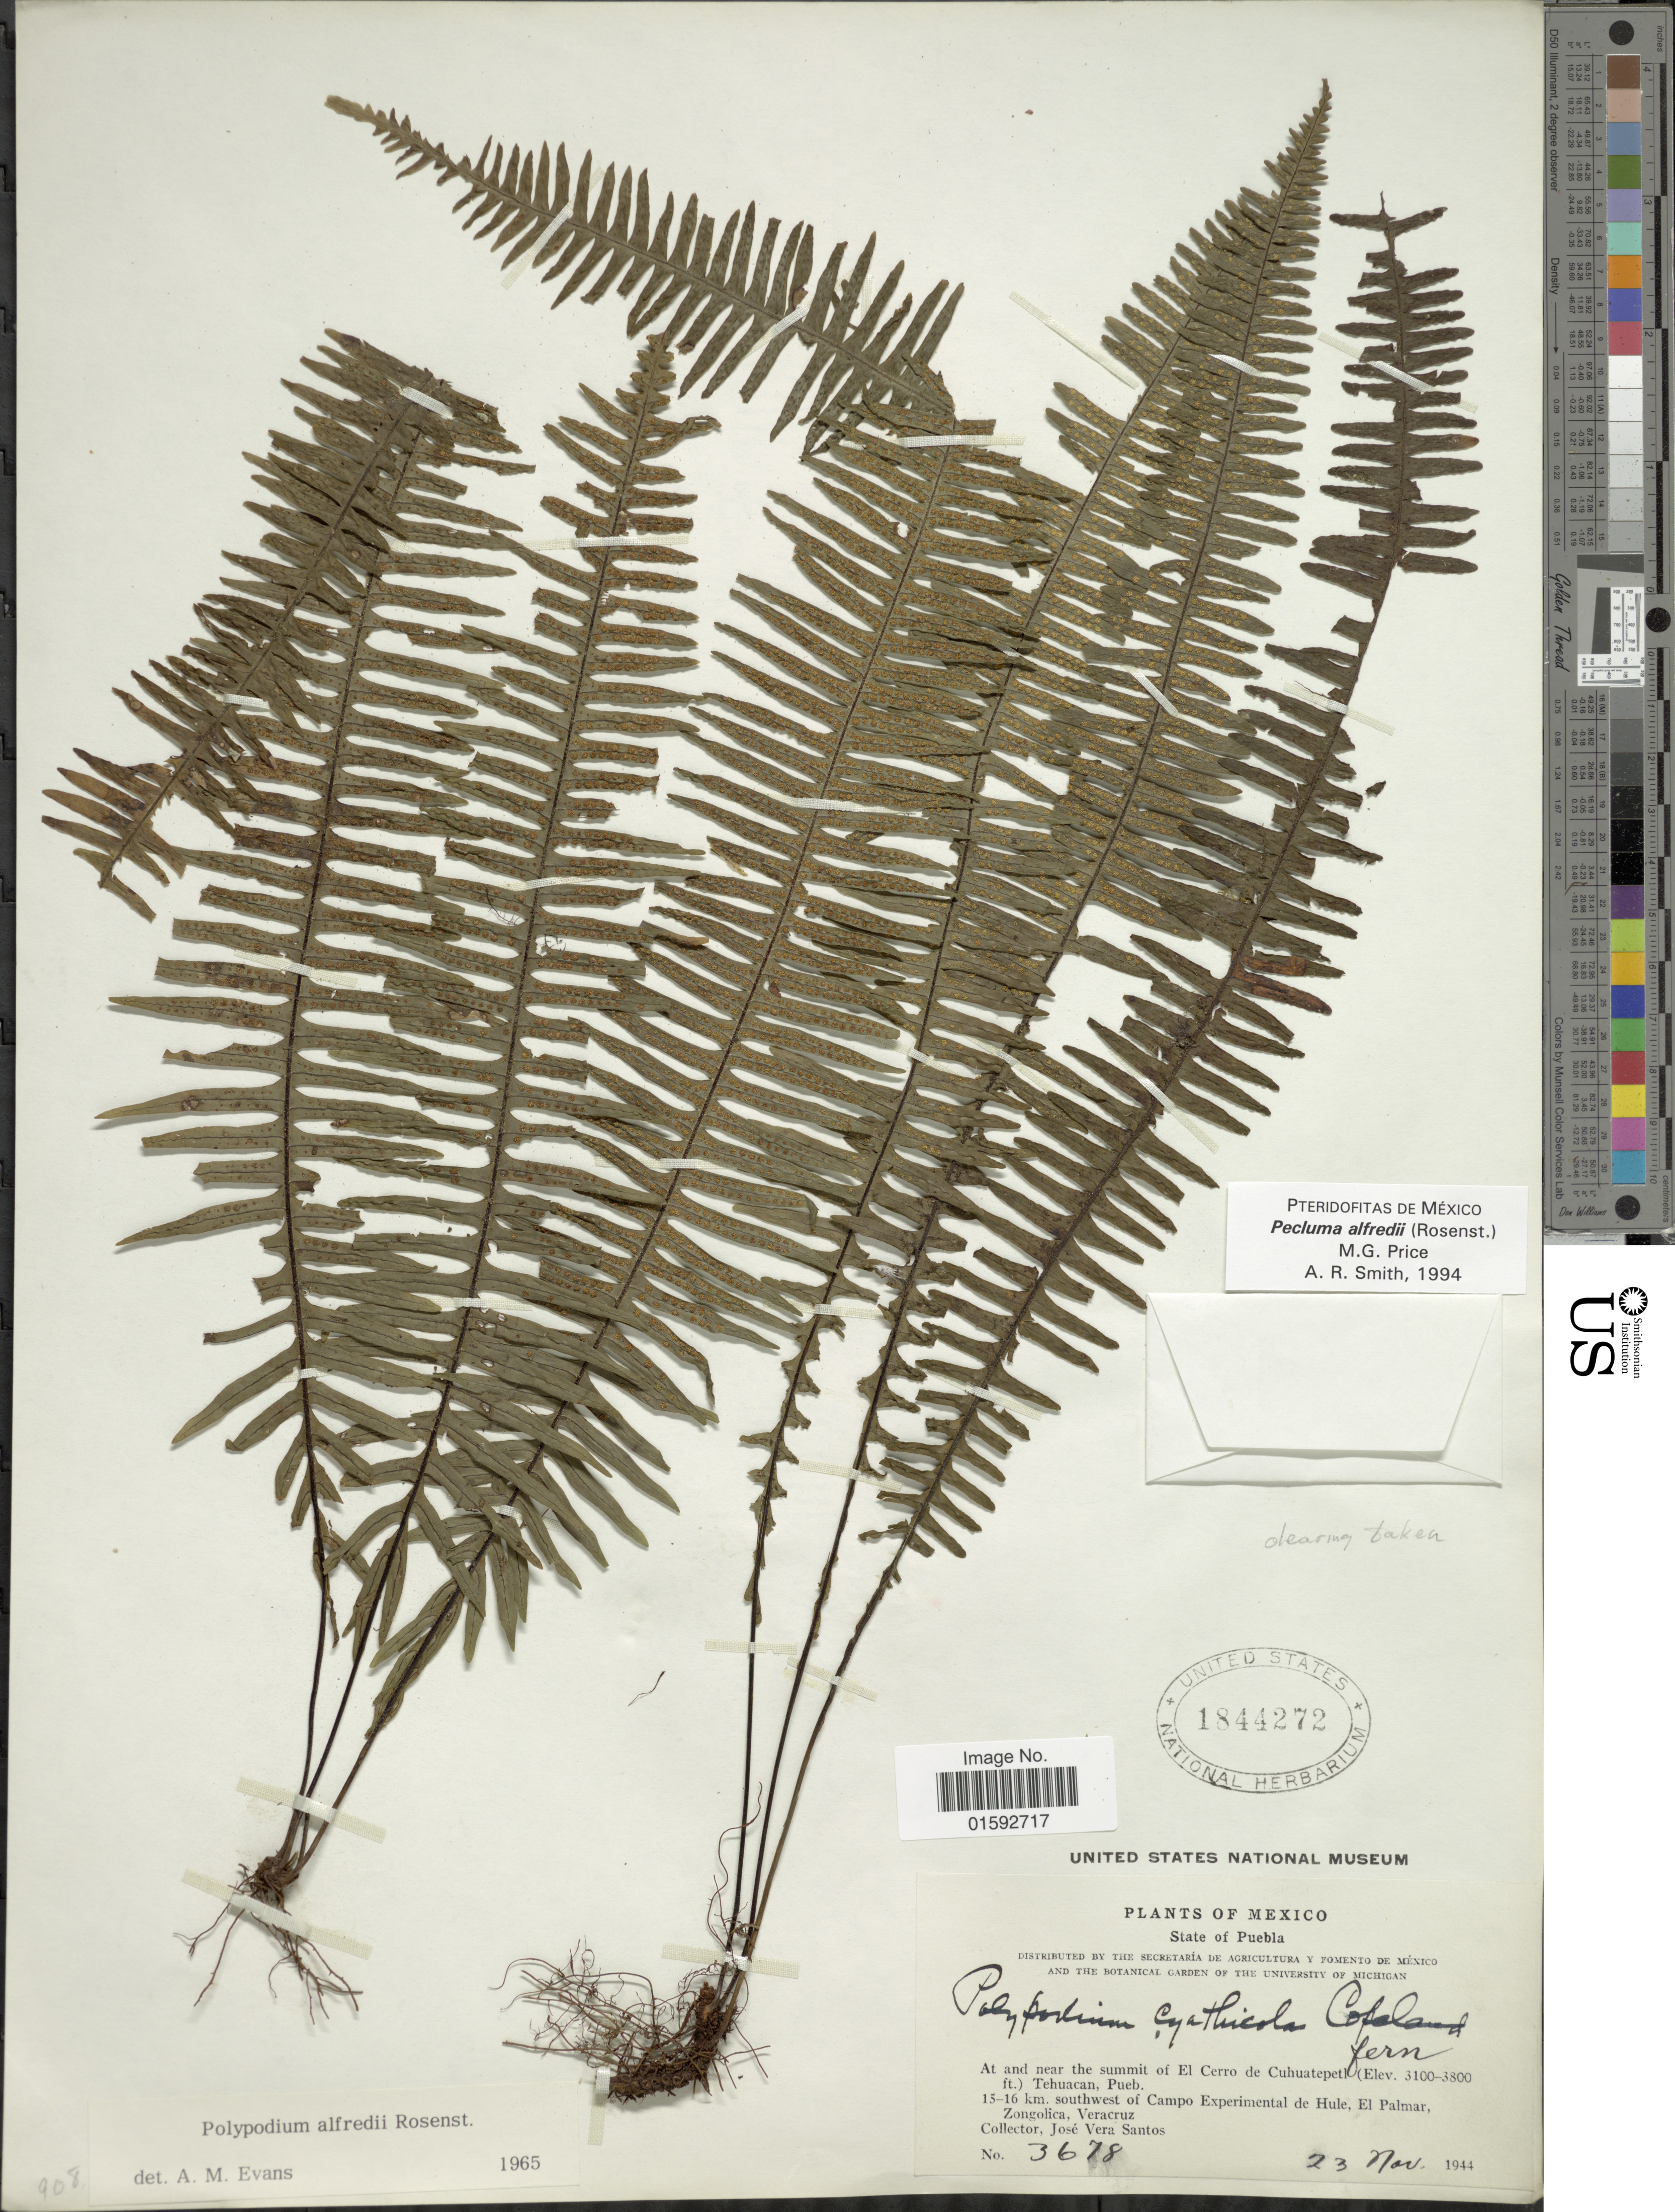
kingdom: Plantae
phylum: Tracheophyta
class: Polypodiopsida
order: Polypodiales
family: Polypodiaceae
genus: Pecluma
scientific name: Pecluma alfredii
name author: (Rosenst.) M.G. Price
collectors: J. V. Santos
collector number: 3678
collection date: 1944-11-23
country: Mexico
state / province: Puebla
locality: At and near the summit of El Cerro de Cuhuatepetl, Tehuacan, Pueb. 15-16 km. southwest of Campo Experimental de Hule, El Plamar, Zongolica, Veracruz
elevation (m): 945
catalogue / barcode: US 1844272